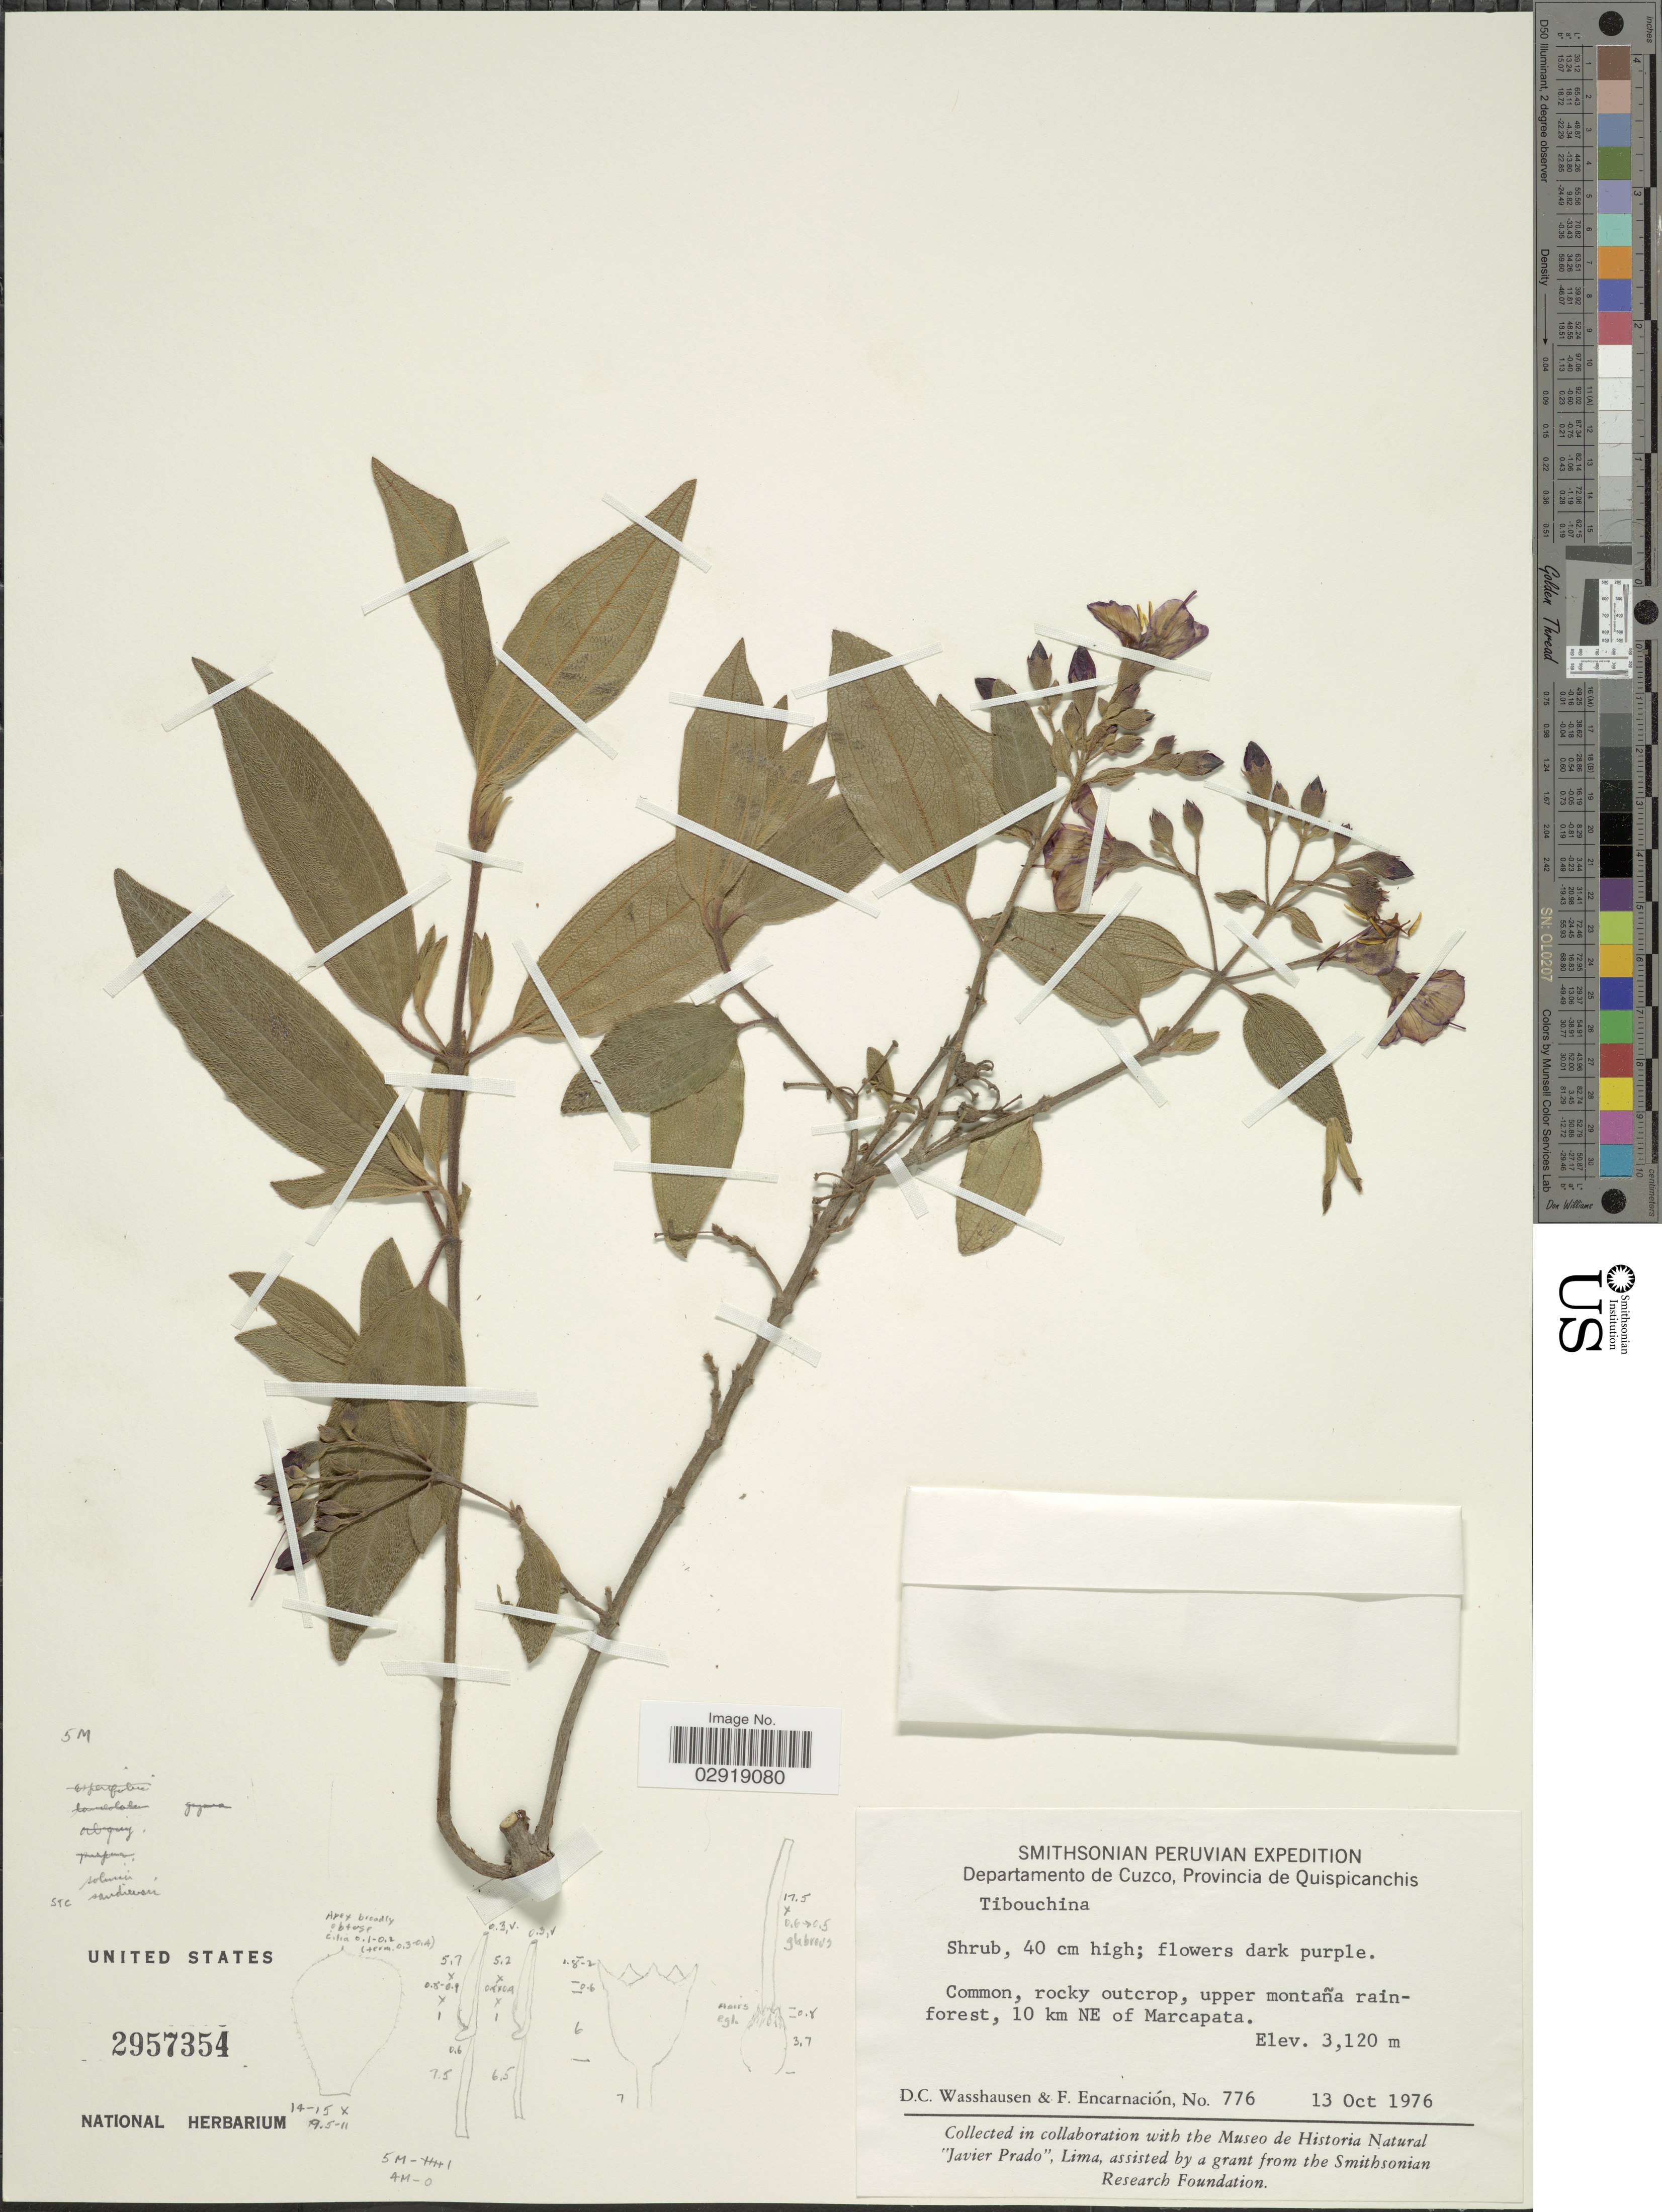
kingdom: Plantae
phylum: Tracheophyta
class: Magnoliopsida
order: Myrtales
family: Melastomataceae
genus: Chaetogastra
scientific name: Chaetogastra sp.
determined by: Michelangeli, F. A.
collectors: D. C. Wasshausen & F. Encarnación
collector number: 776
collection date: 1976-10-13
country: Peru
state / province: Cusco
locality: Departamento de Cuzco, Provincia de Quispicanchis. Common, rocky outcrop, upper montaña rainforest, 10 km NE of Marcapata.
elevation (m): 3120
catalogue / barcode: US 2957354